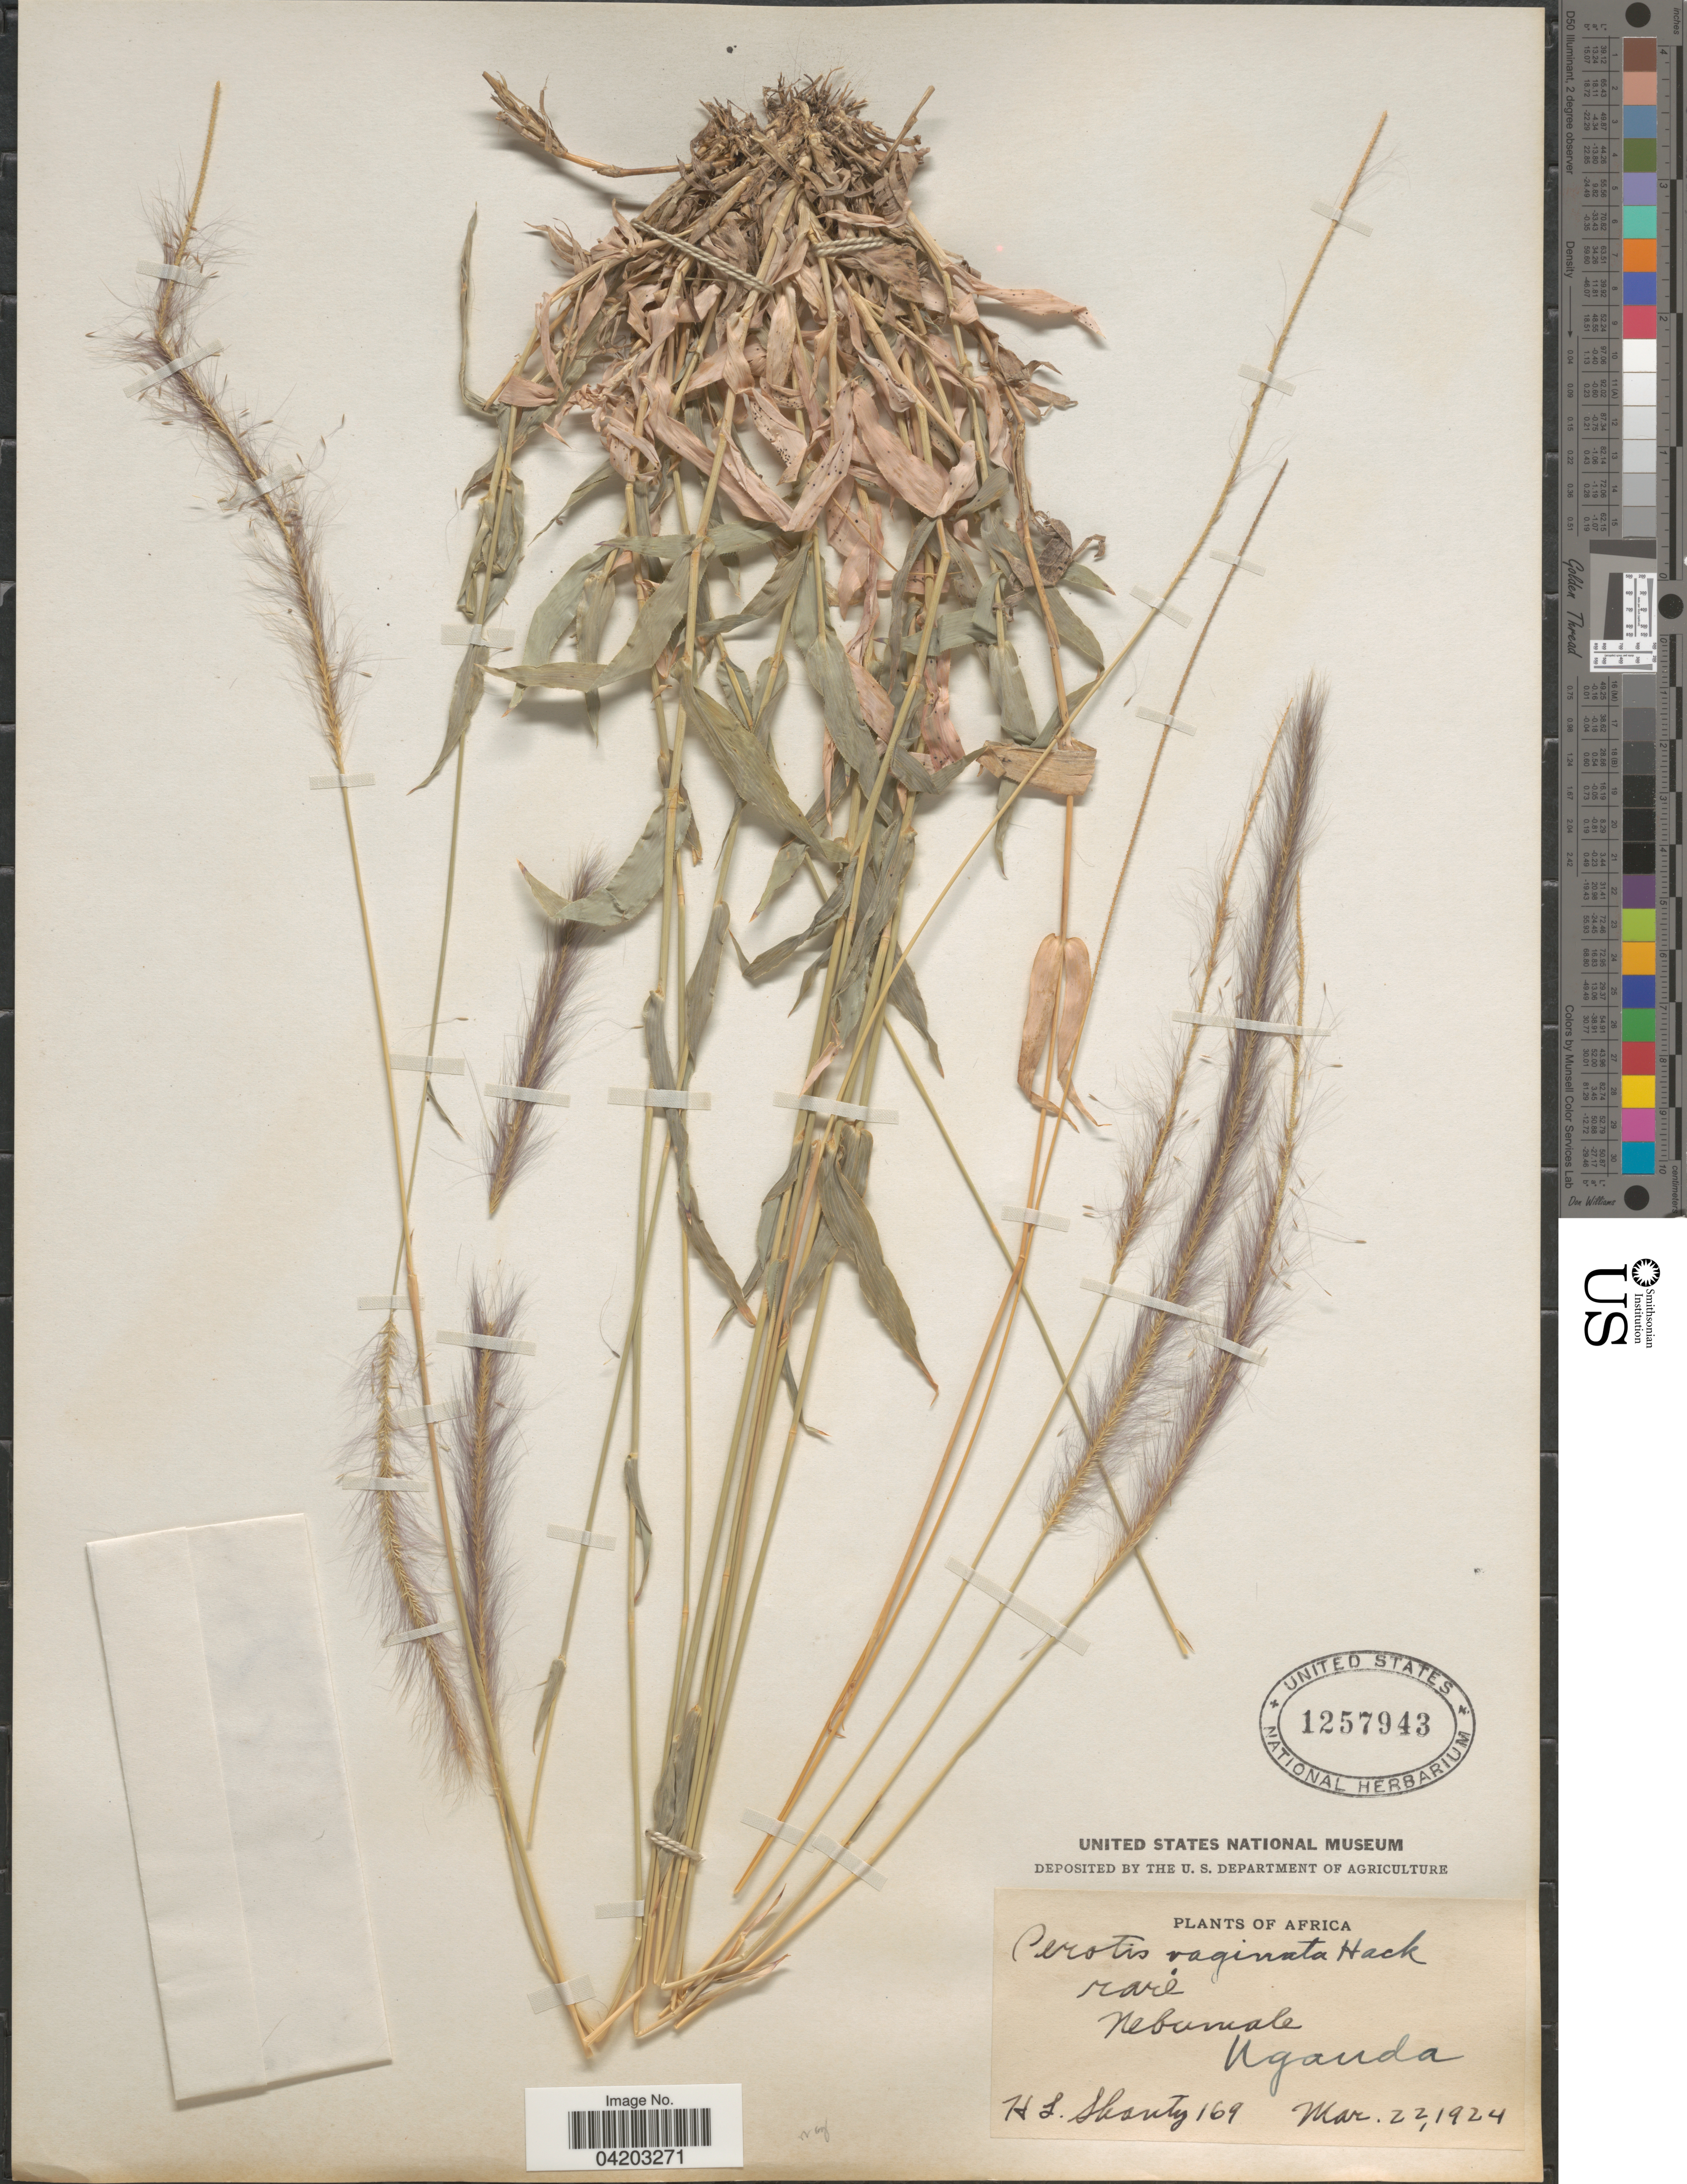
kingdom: Plantae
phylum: Tracheophyta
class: Liliopsida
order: Poales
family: Poaceae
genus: Perotis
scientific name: Perotis vaginata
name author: Hack.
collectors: H. Shantz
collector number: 169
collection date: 1924-03-22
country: Uganda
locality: Nebumale.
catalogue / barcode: US 1257943